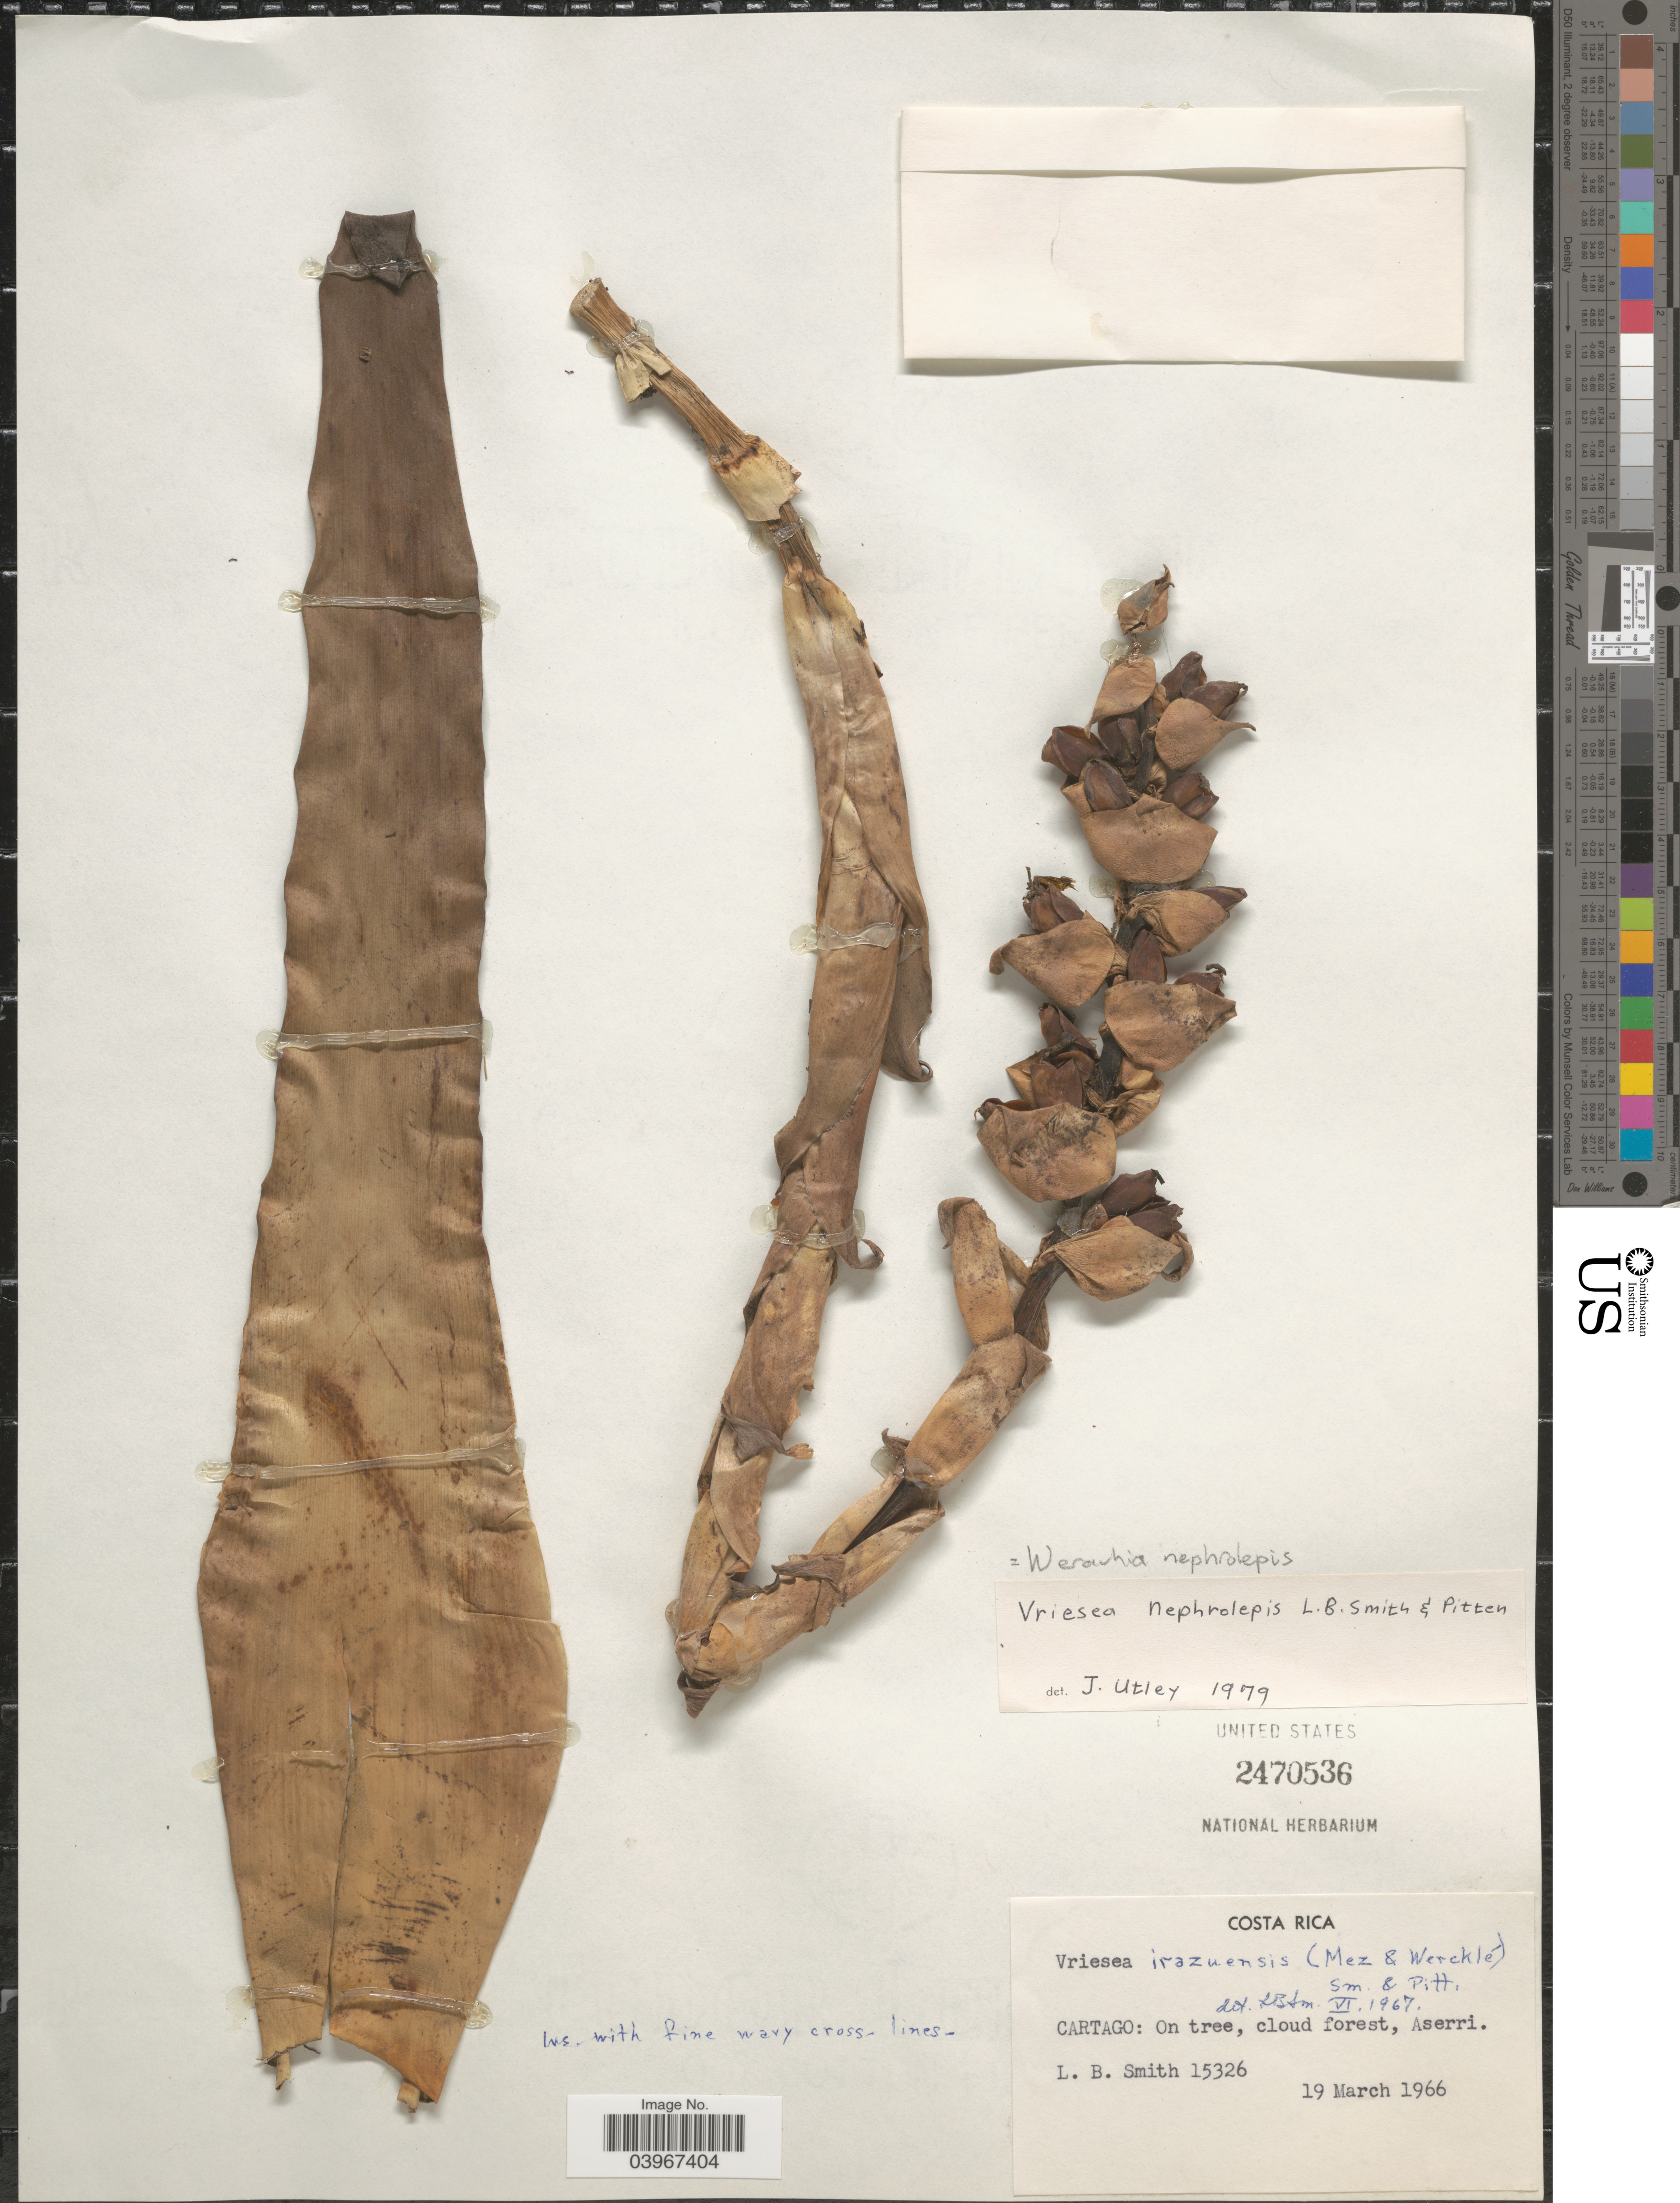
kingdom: Plantae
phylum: Tracheophyta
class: Liliopsida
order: Poales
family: Bromeliaceae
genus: Werauhia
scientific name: Werauhia nephrolepis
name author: (L.B. Sm. & Pittendr.) J.R. Grant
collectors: L. Smith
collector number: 15326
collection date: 1966-03-19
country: Costa Rica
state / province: Cartago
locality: On tree, cloud forest, Aserri.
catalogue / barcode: US 2470536